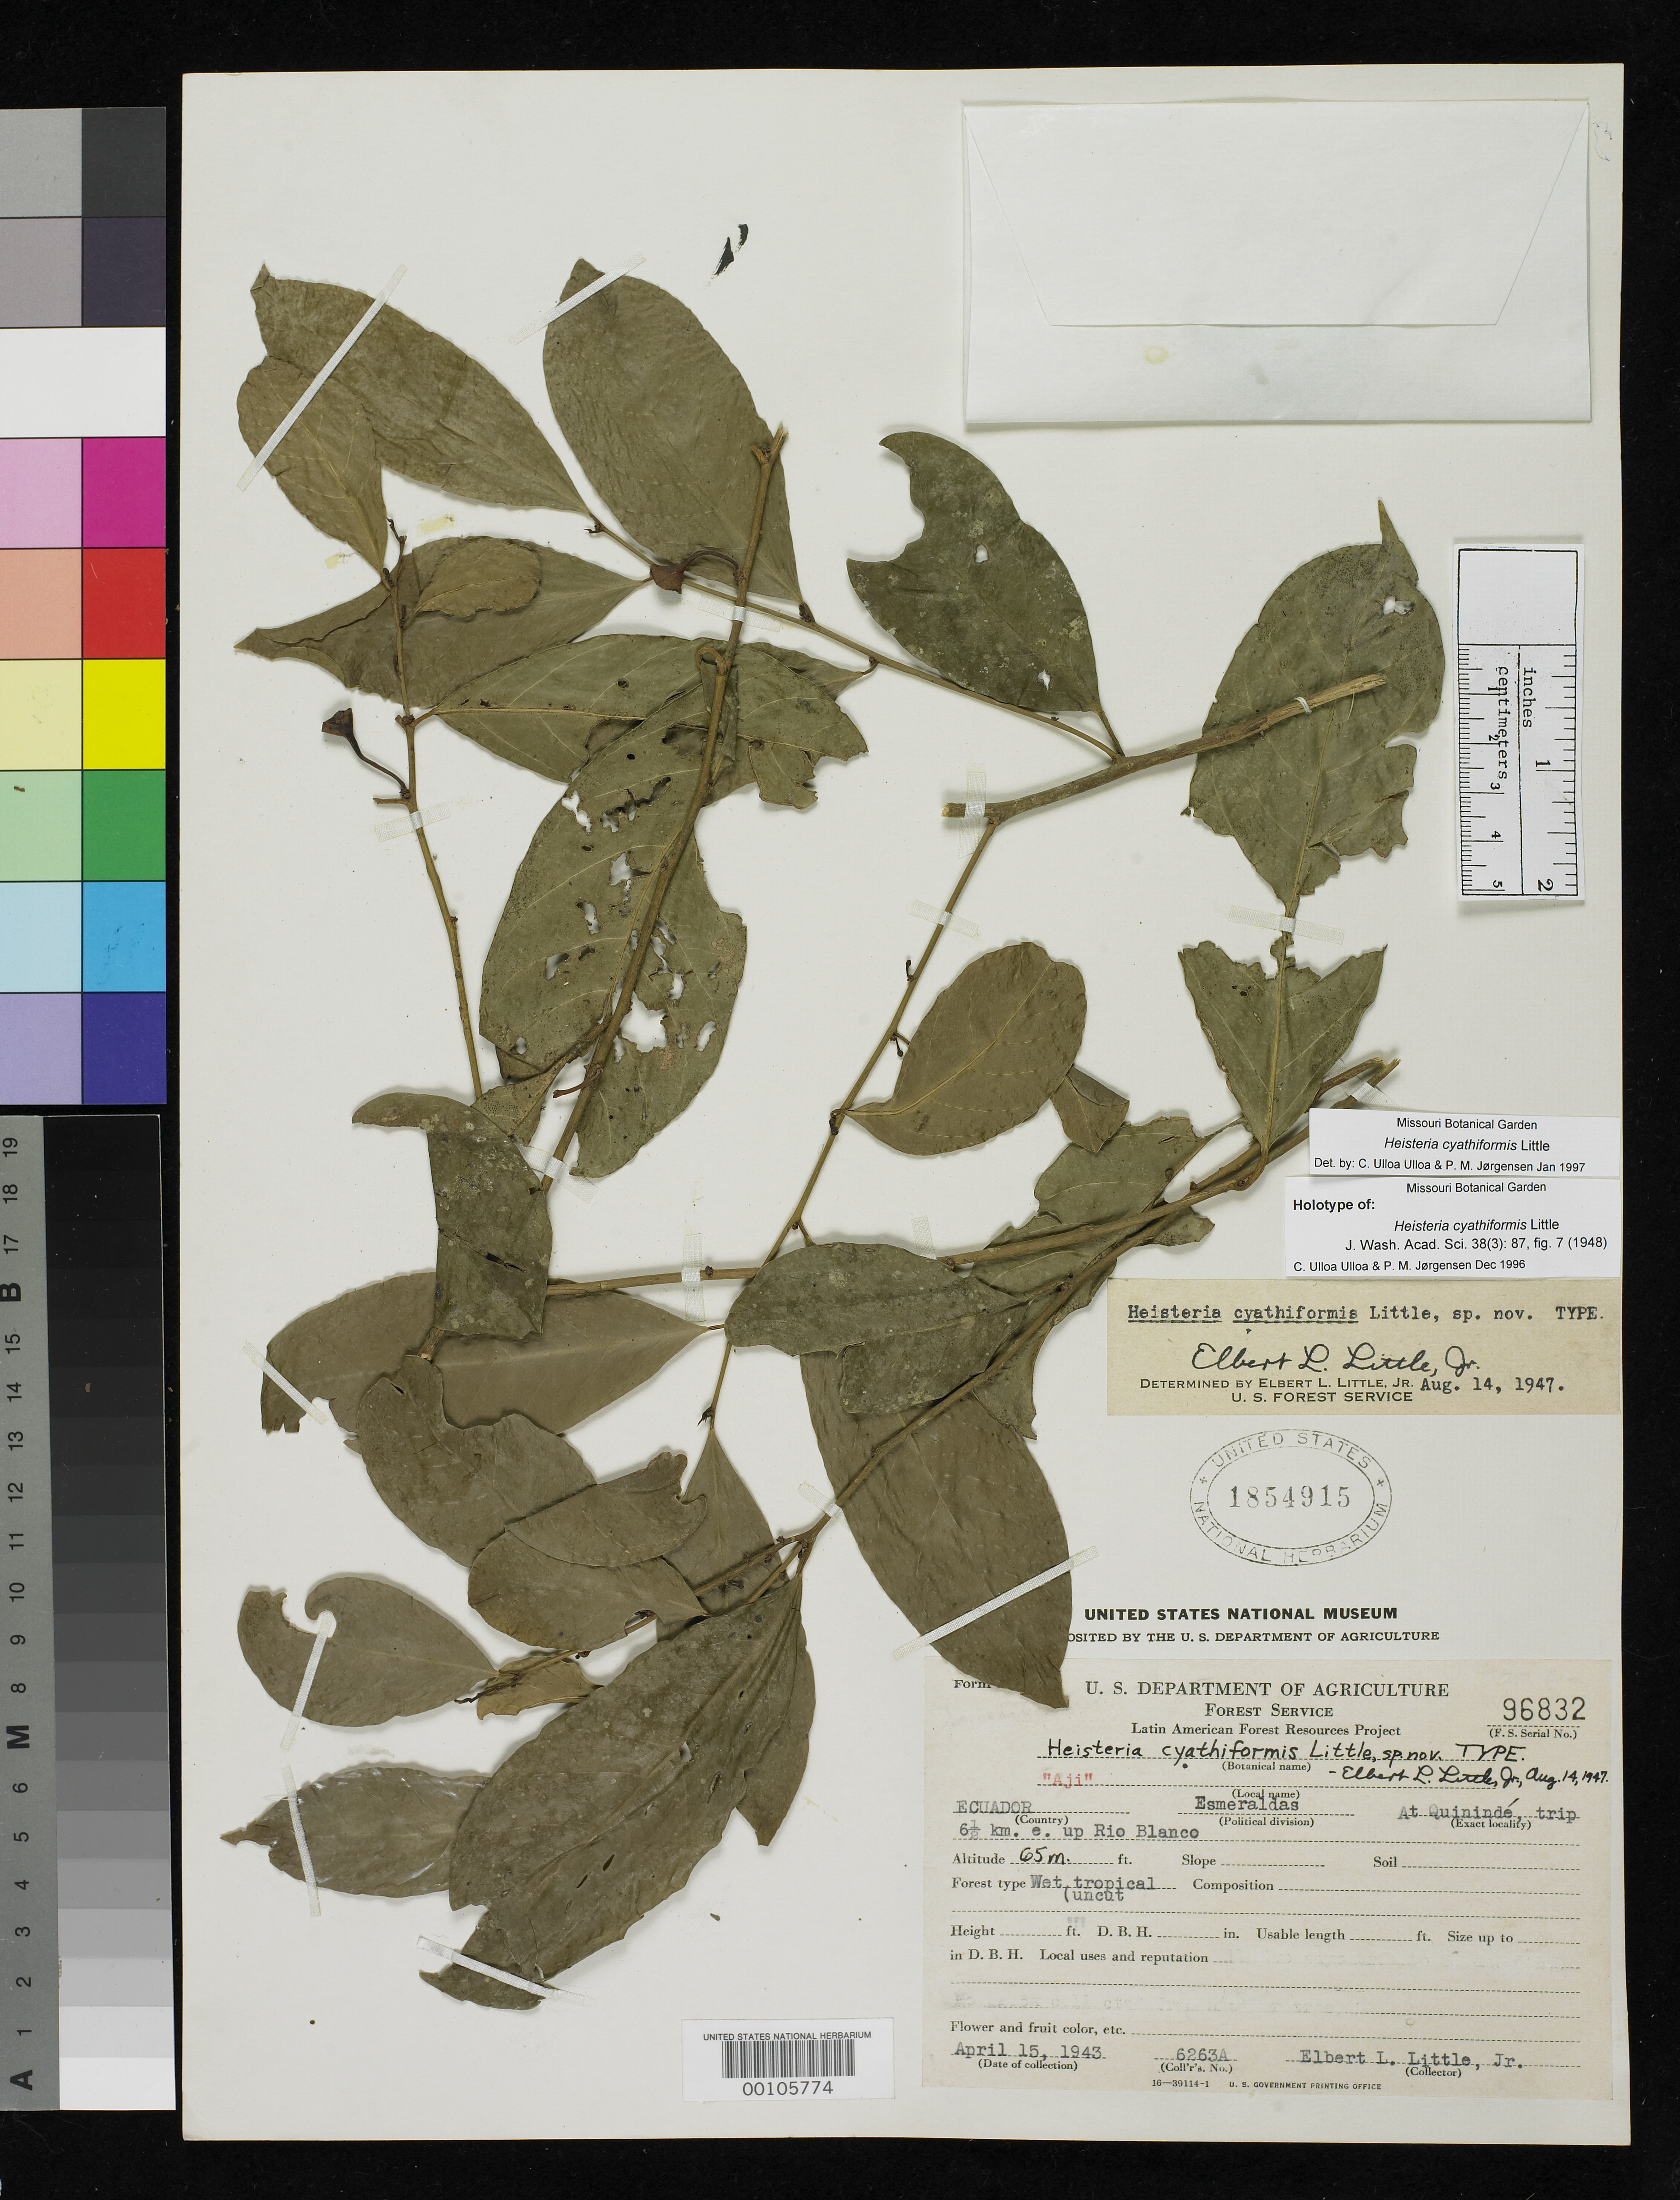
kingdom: Plantae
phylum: Tracheophyta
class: Magnoliopsida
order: Santalales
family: Erythropalaceae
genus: Heisteria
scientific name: Heisteria cyathiformis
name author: Little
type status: Holotype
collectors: E. L. Little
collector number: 6263 a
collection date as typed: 15 Apr 1943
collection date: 1943-04-15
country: Ecuador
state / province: Esmeraldas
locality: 6 km E of Rio Blanco, at Quininda trip.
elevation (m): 65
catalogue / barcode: US 1854915